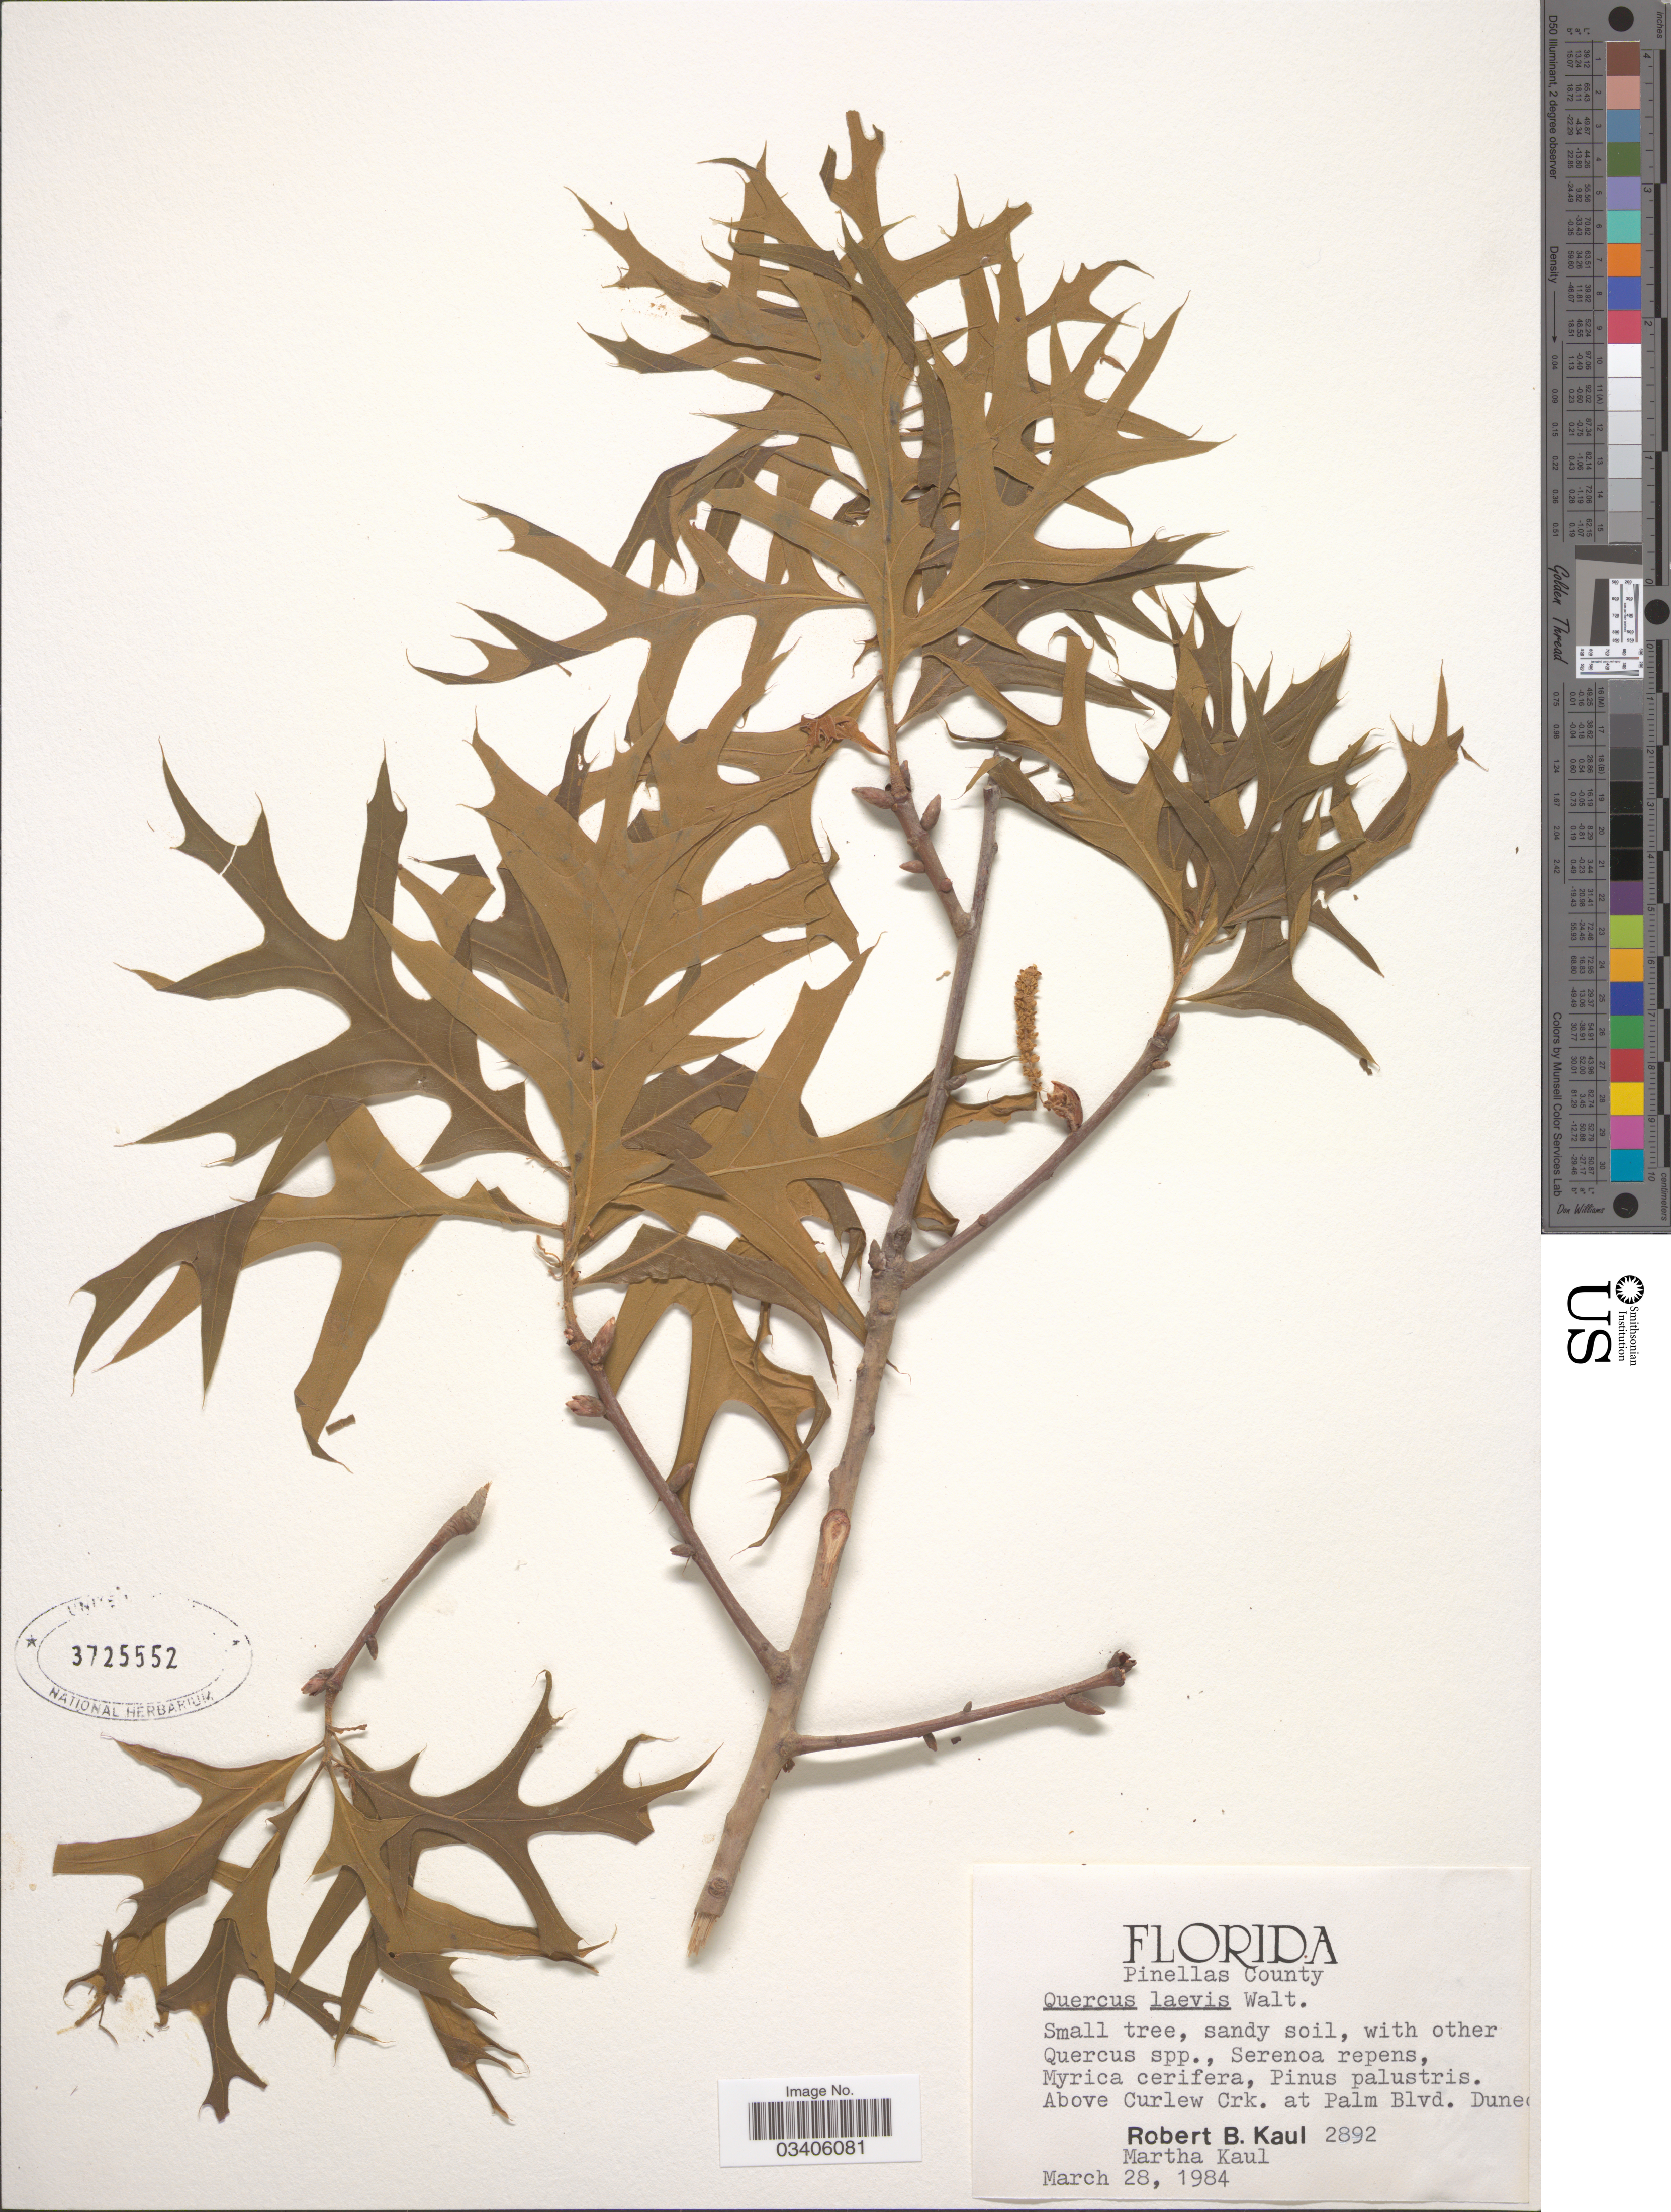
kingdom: Plantae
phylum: Tracheophyta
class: Magnoliopsida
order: Fagales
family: Fagaceae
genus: Quercus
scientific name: Quercus laevis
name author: Walter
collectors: R. Kaul & M. Kaul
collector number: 2892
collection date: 1984-03-28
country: United States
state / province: Florida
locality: Pinellas County. Above Curlew Crk. at Palm Blvd. Dune [illegible text].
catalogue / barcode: US 3725552